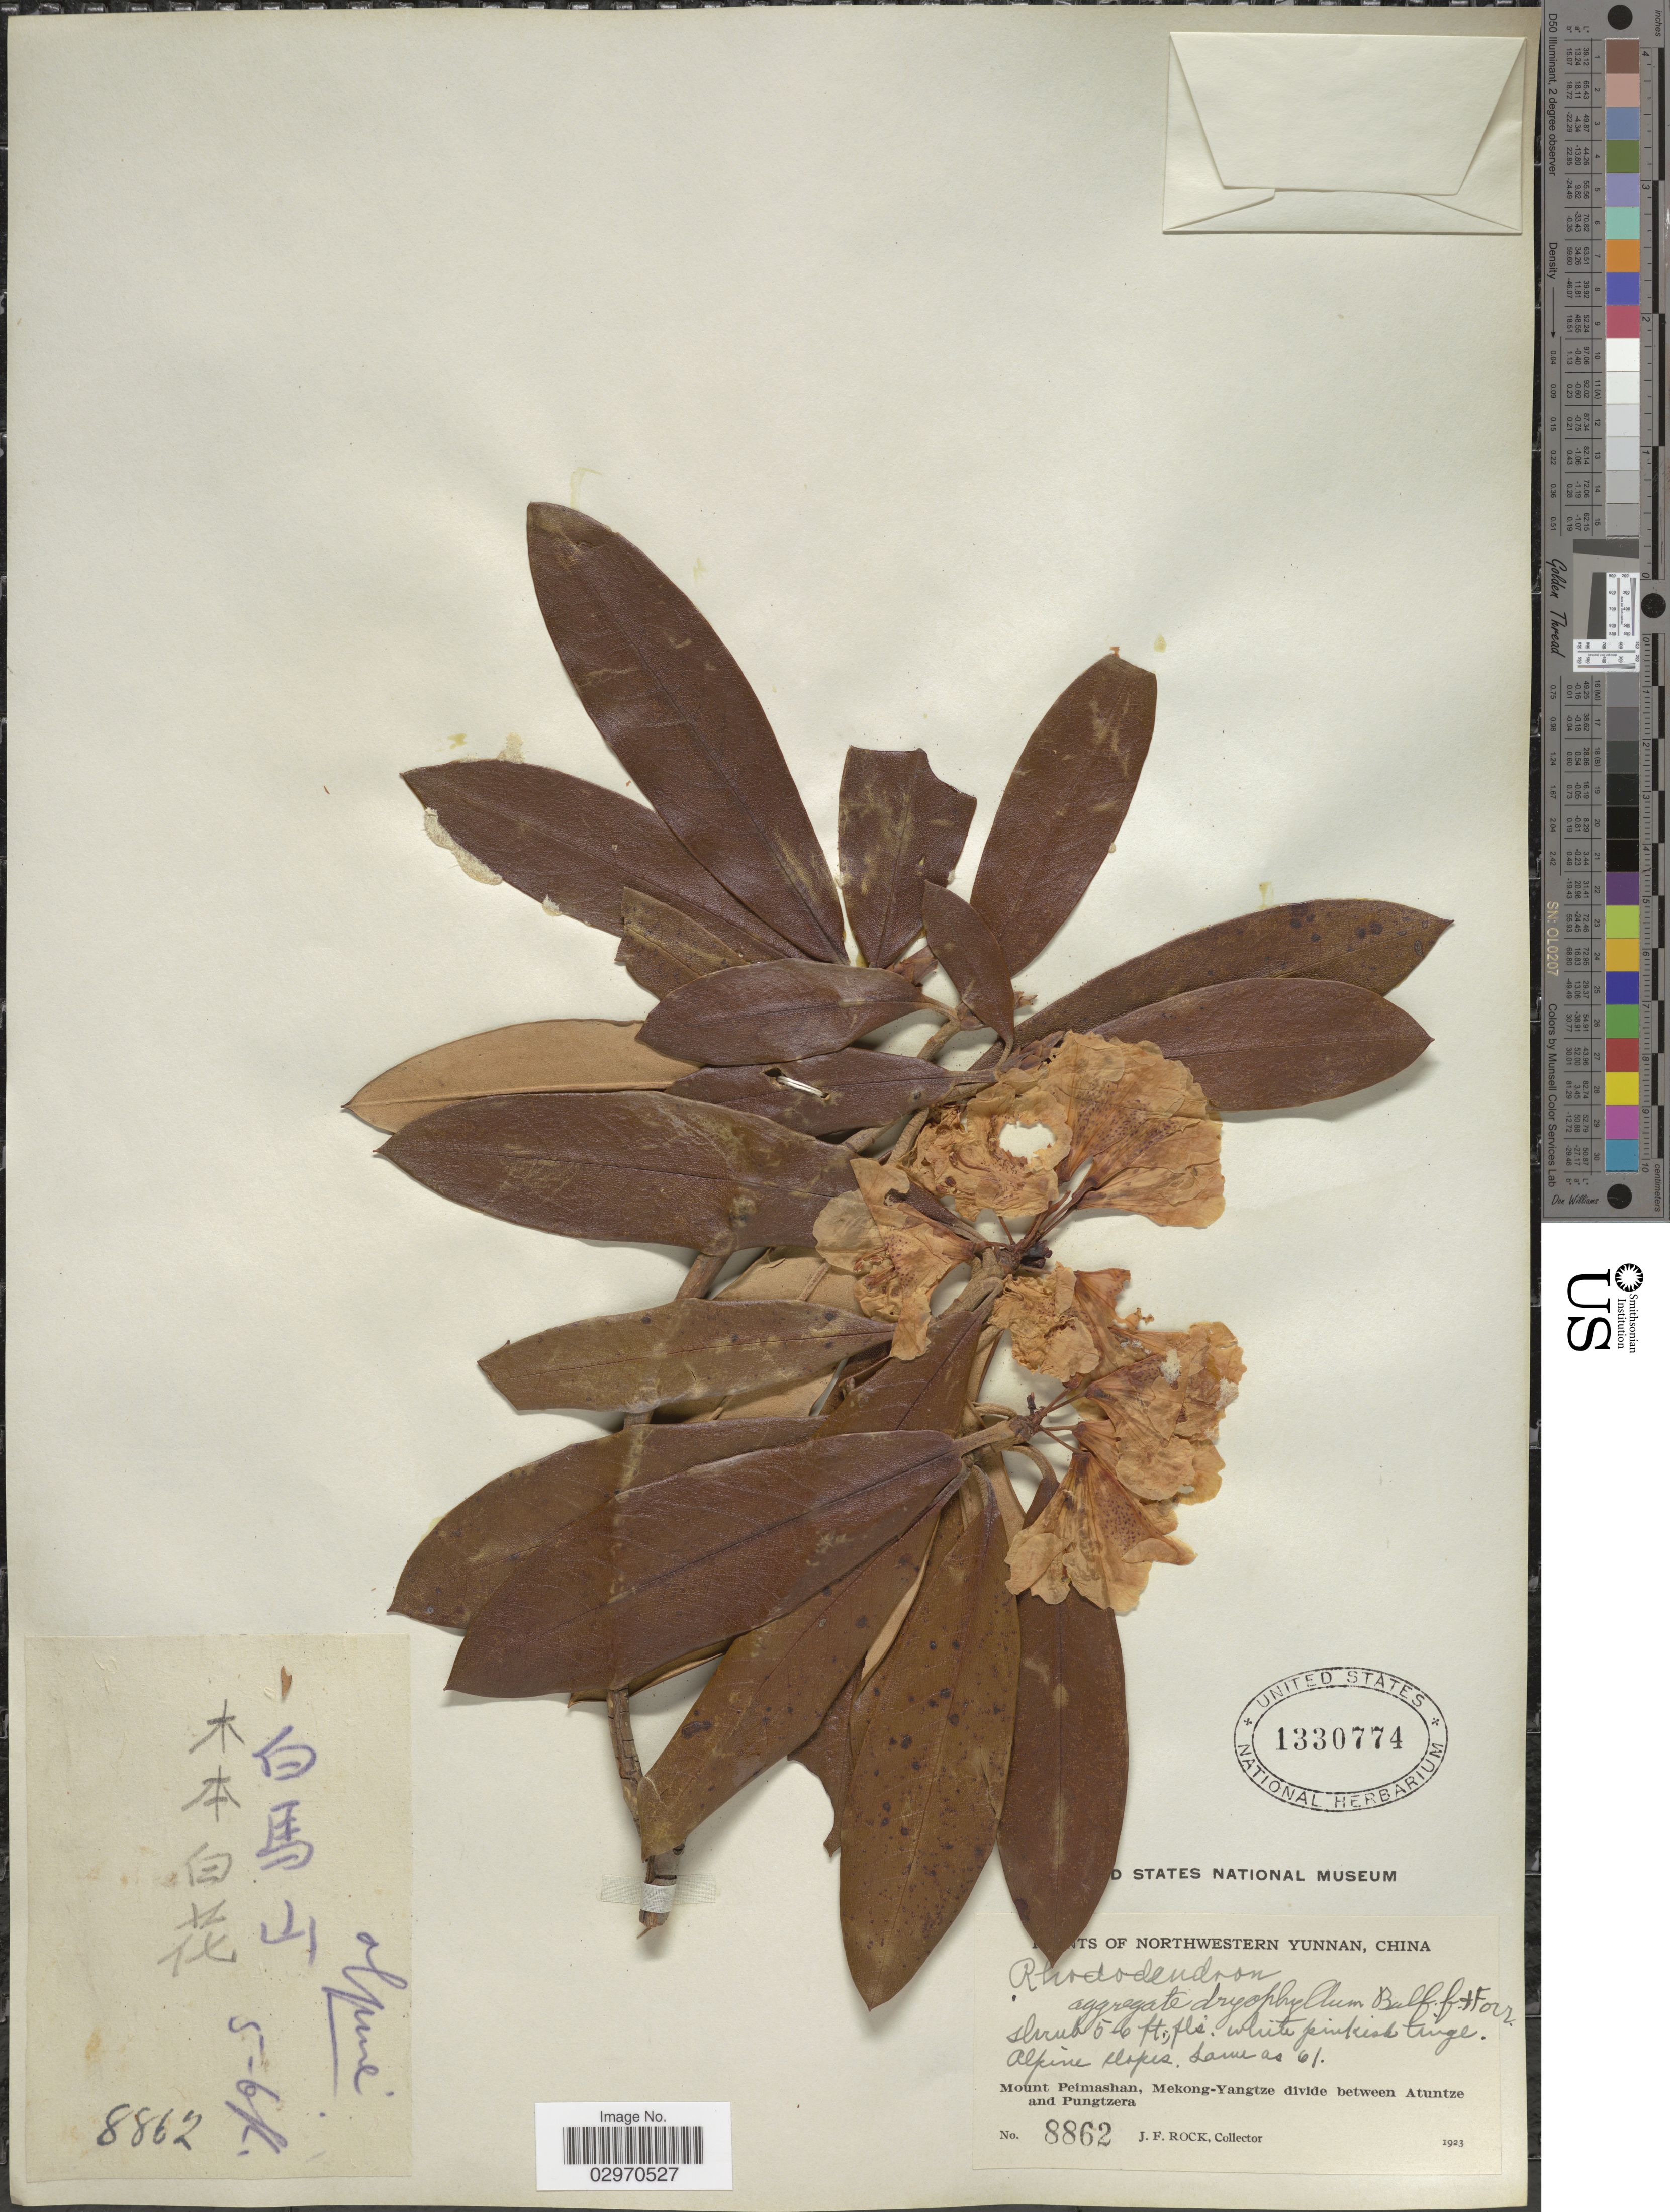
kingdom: Plantae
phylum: Tracheophyta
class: Magnoliopsida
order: Ericales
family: Ericaceae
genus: Rhododendron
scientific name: Rhododendron dryophyllum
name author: Balf. f. & Forrest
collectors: J. Rock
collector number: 8862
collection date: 1923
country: China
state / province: Yunnan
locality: Northwestern Yunnan. Alpine slopes. Mount Peimashan, Mekong-Yangtze divide between Atuntze and Pungtzera.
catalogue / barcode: US 1330774